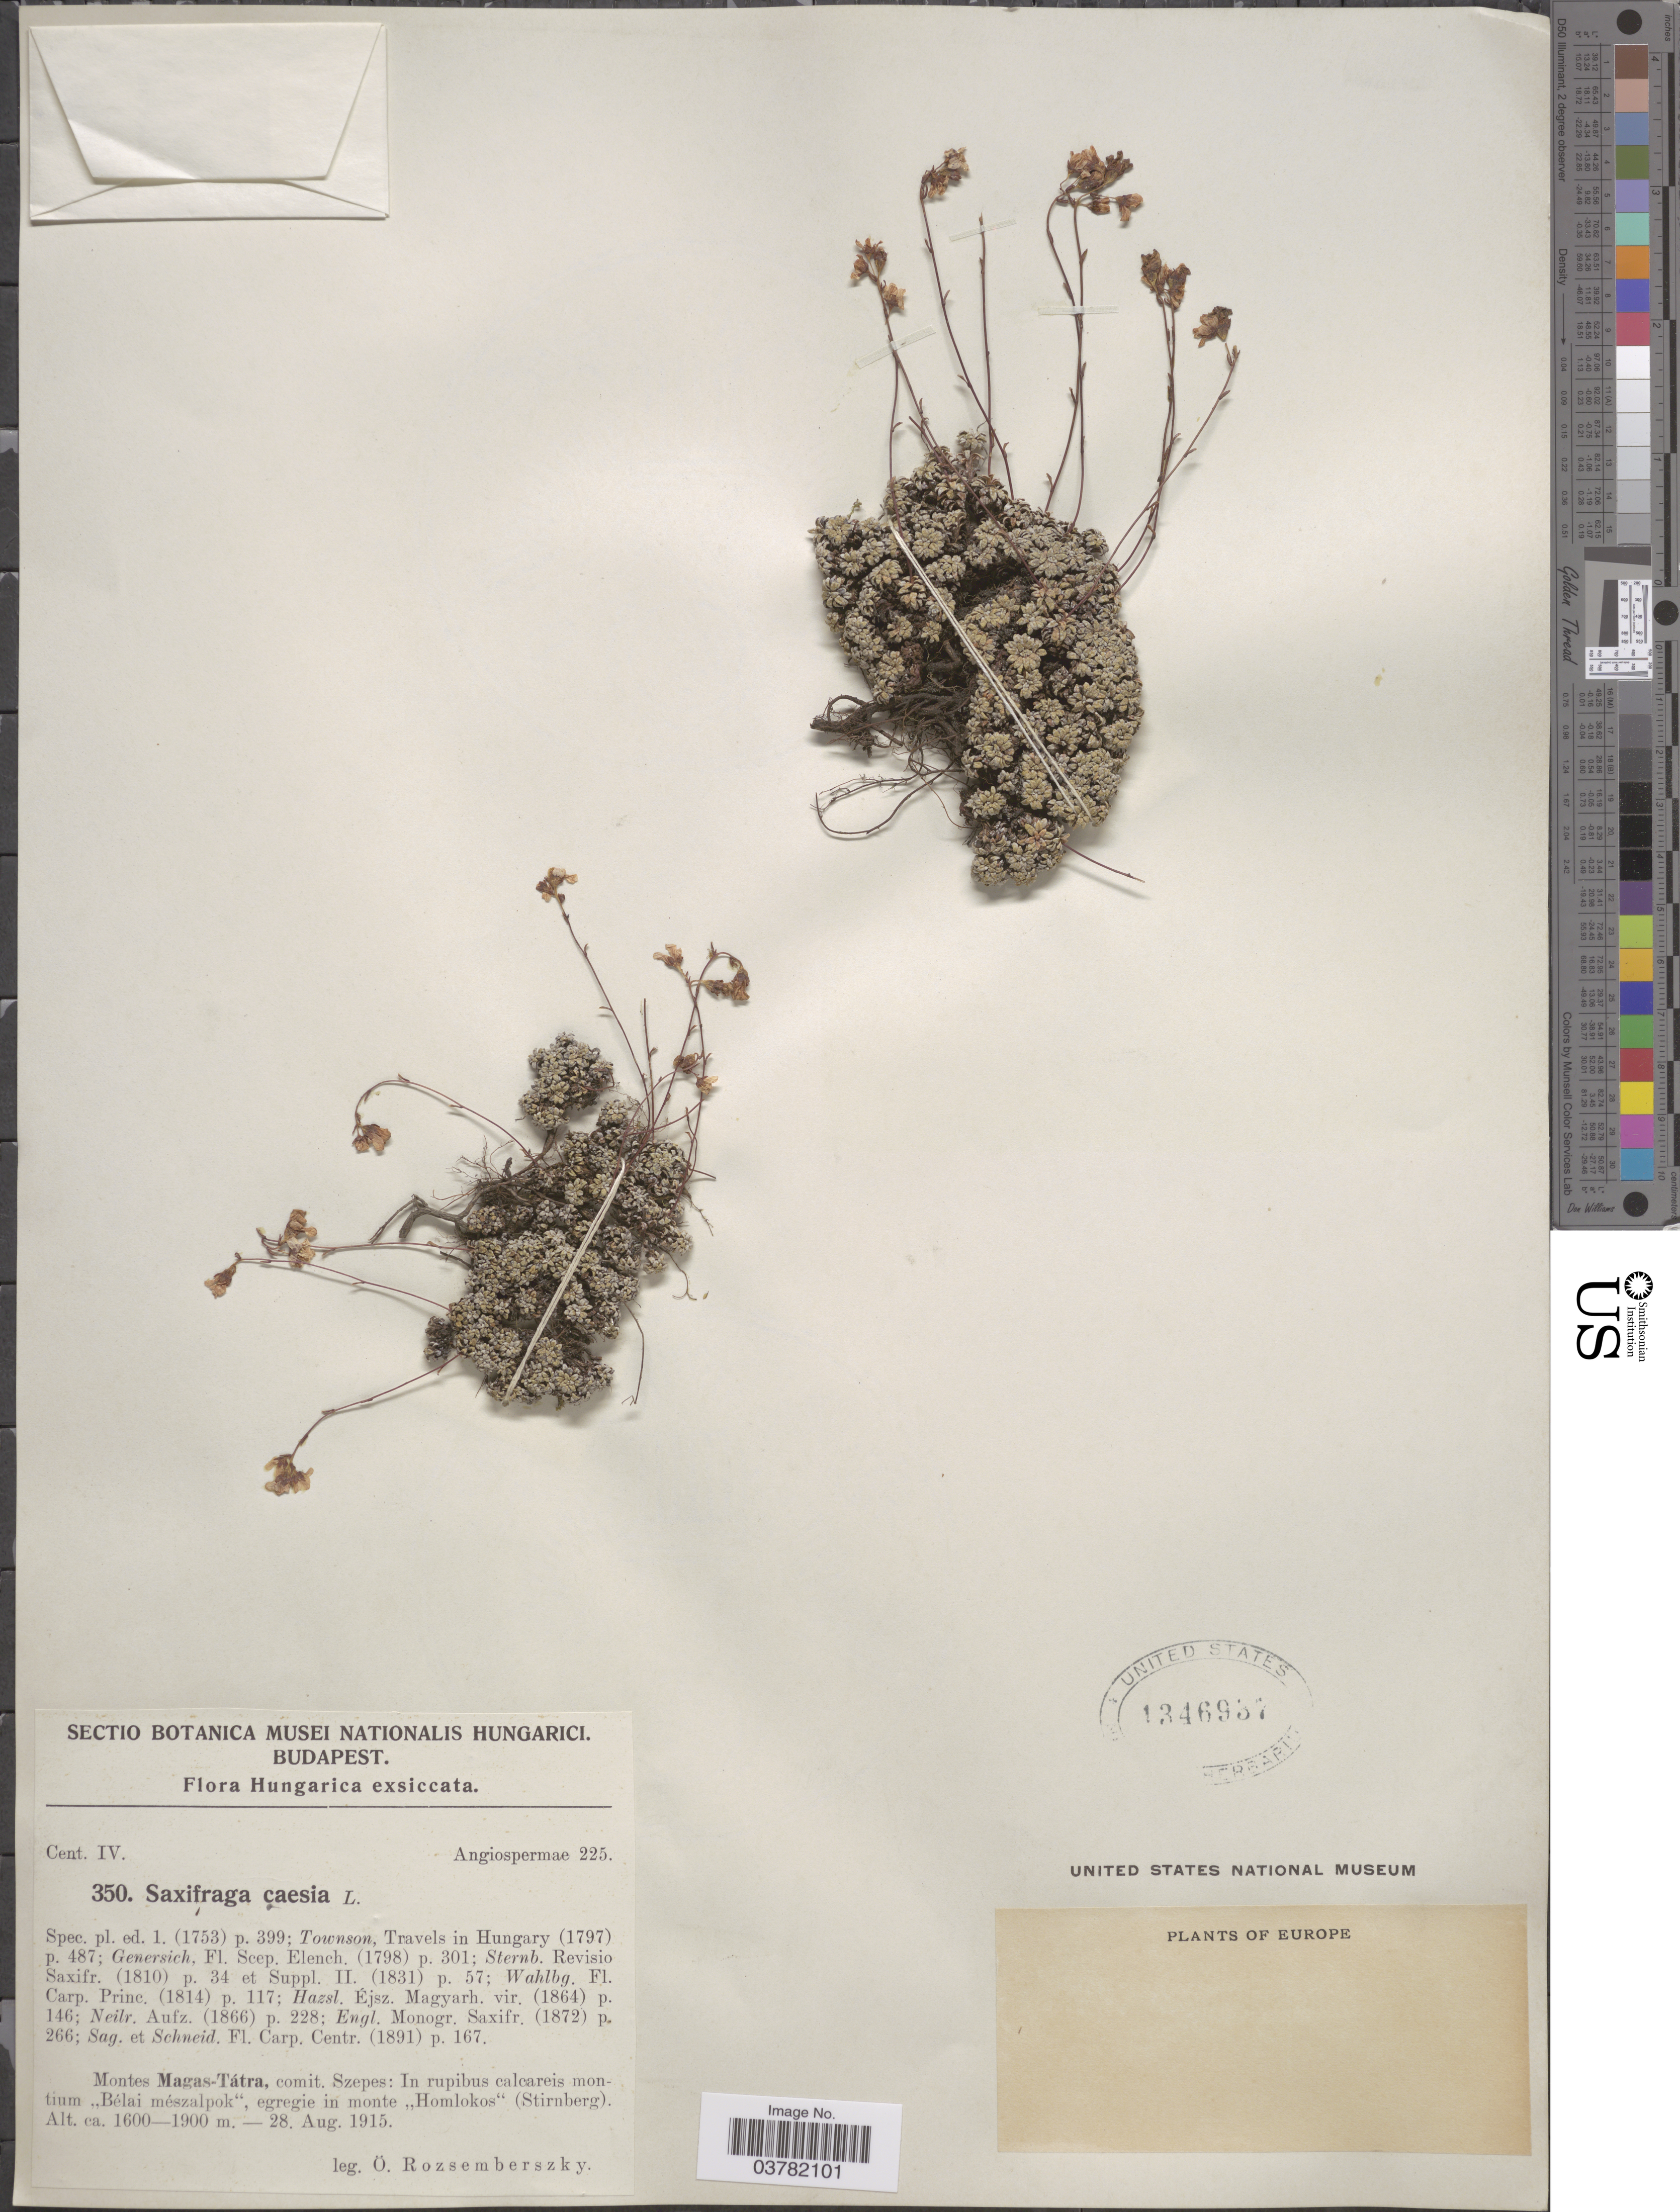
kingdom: Plantae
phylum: Tracheophyta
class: Magnoliopsida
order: Saxifragales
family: Saxifragaceae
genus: Saxifraga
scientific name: Saxifraga caesia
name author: L.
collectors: Ö. Rozsemberszky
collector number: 350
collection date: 1915-08-28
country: Hungary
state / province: Budapest, Capital District of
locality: Hungarica. Montes Magas-Tátra, comit. Szepes: In rupibus calcareis montium "Bélai mészalpok", egregie in monte "Homlokos" (Stirnberg).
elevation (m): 1600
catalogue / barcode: US 1346937